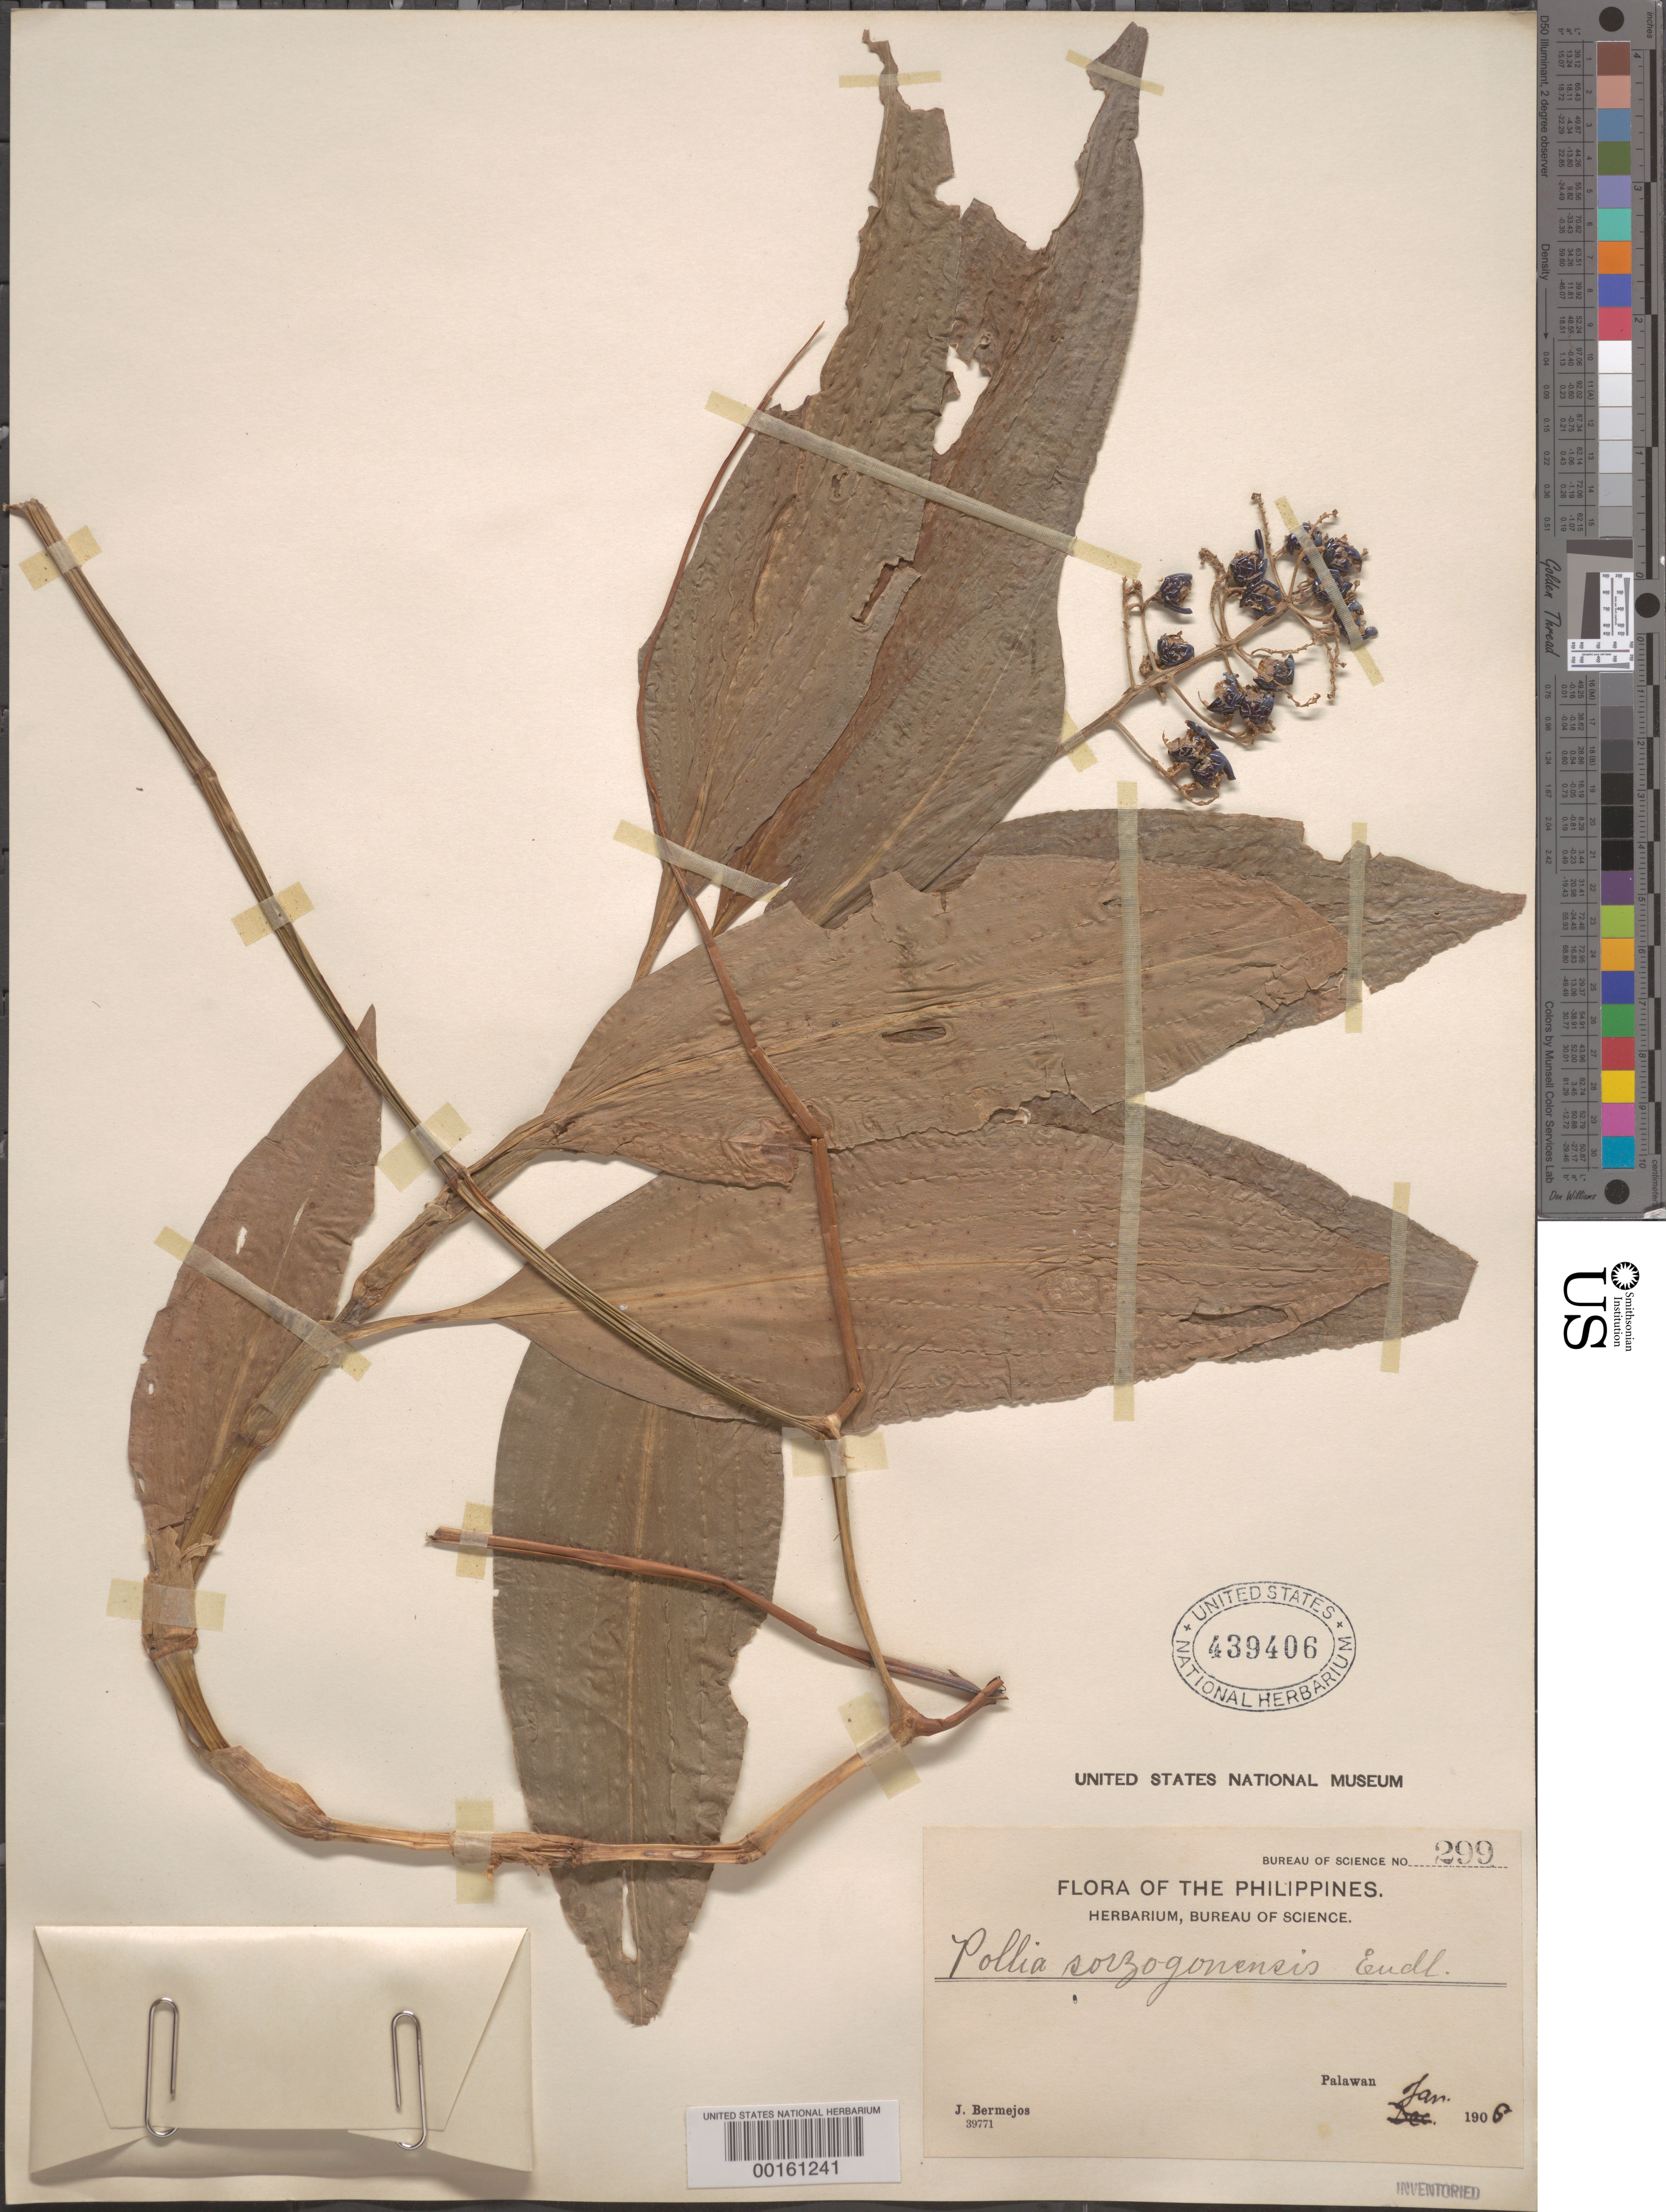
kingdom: Plantae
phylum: Tracheophyta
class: Liliopsida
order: Commelinales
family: Commelinaceae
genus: Pollia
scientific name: Pollia secundiflora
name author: (Blume) Bakh. f.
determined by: Strong, Mark T., (BOT), Smithsonian Institution - National Museum of Natural History (UNITED STATES)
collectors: J. Bermejos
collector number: Bur. Sci. 299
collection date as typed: Jan 1906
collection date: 1906-01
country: Philippines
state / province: Mimaropa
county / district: Palawan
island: Palawan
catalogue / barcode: US 439406